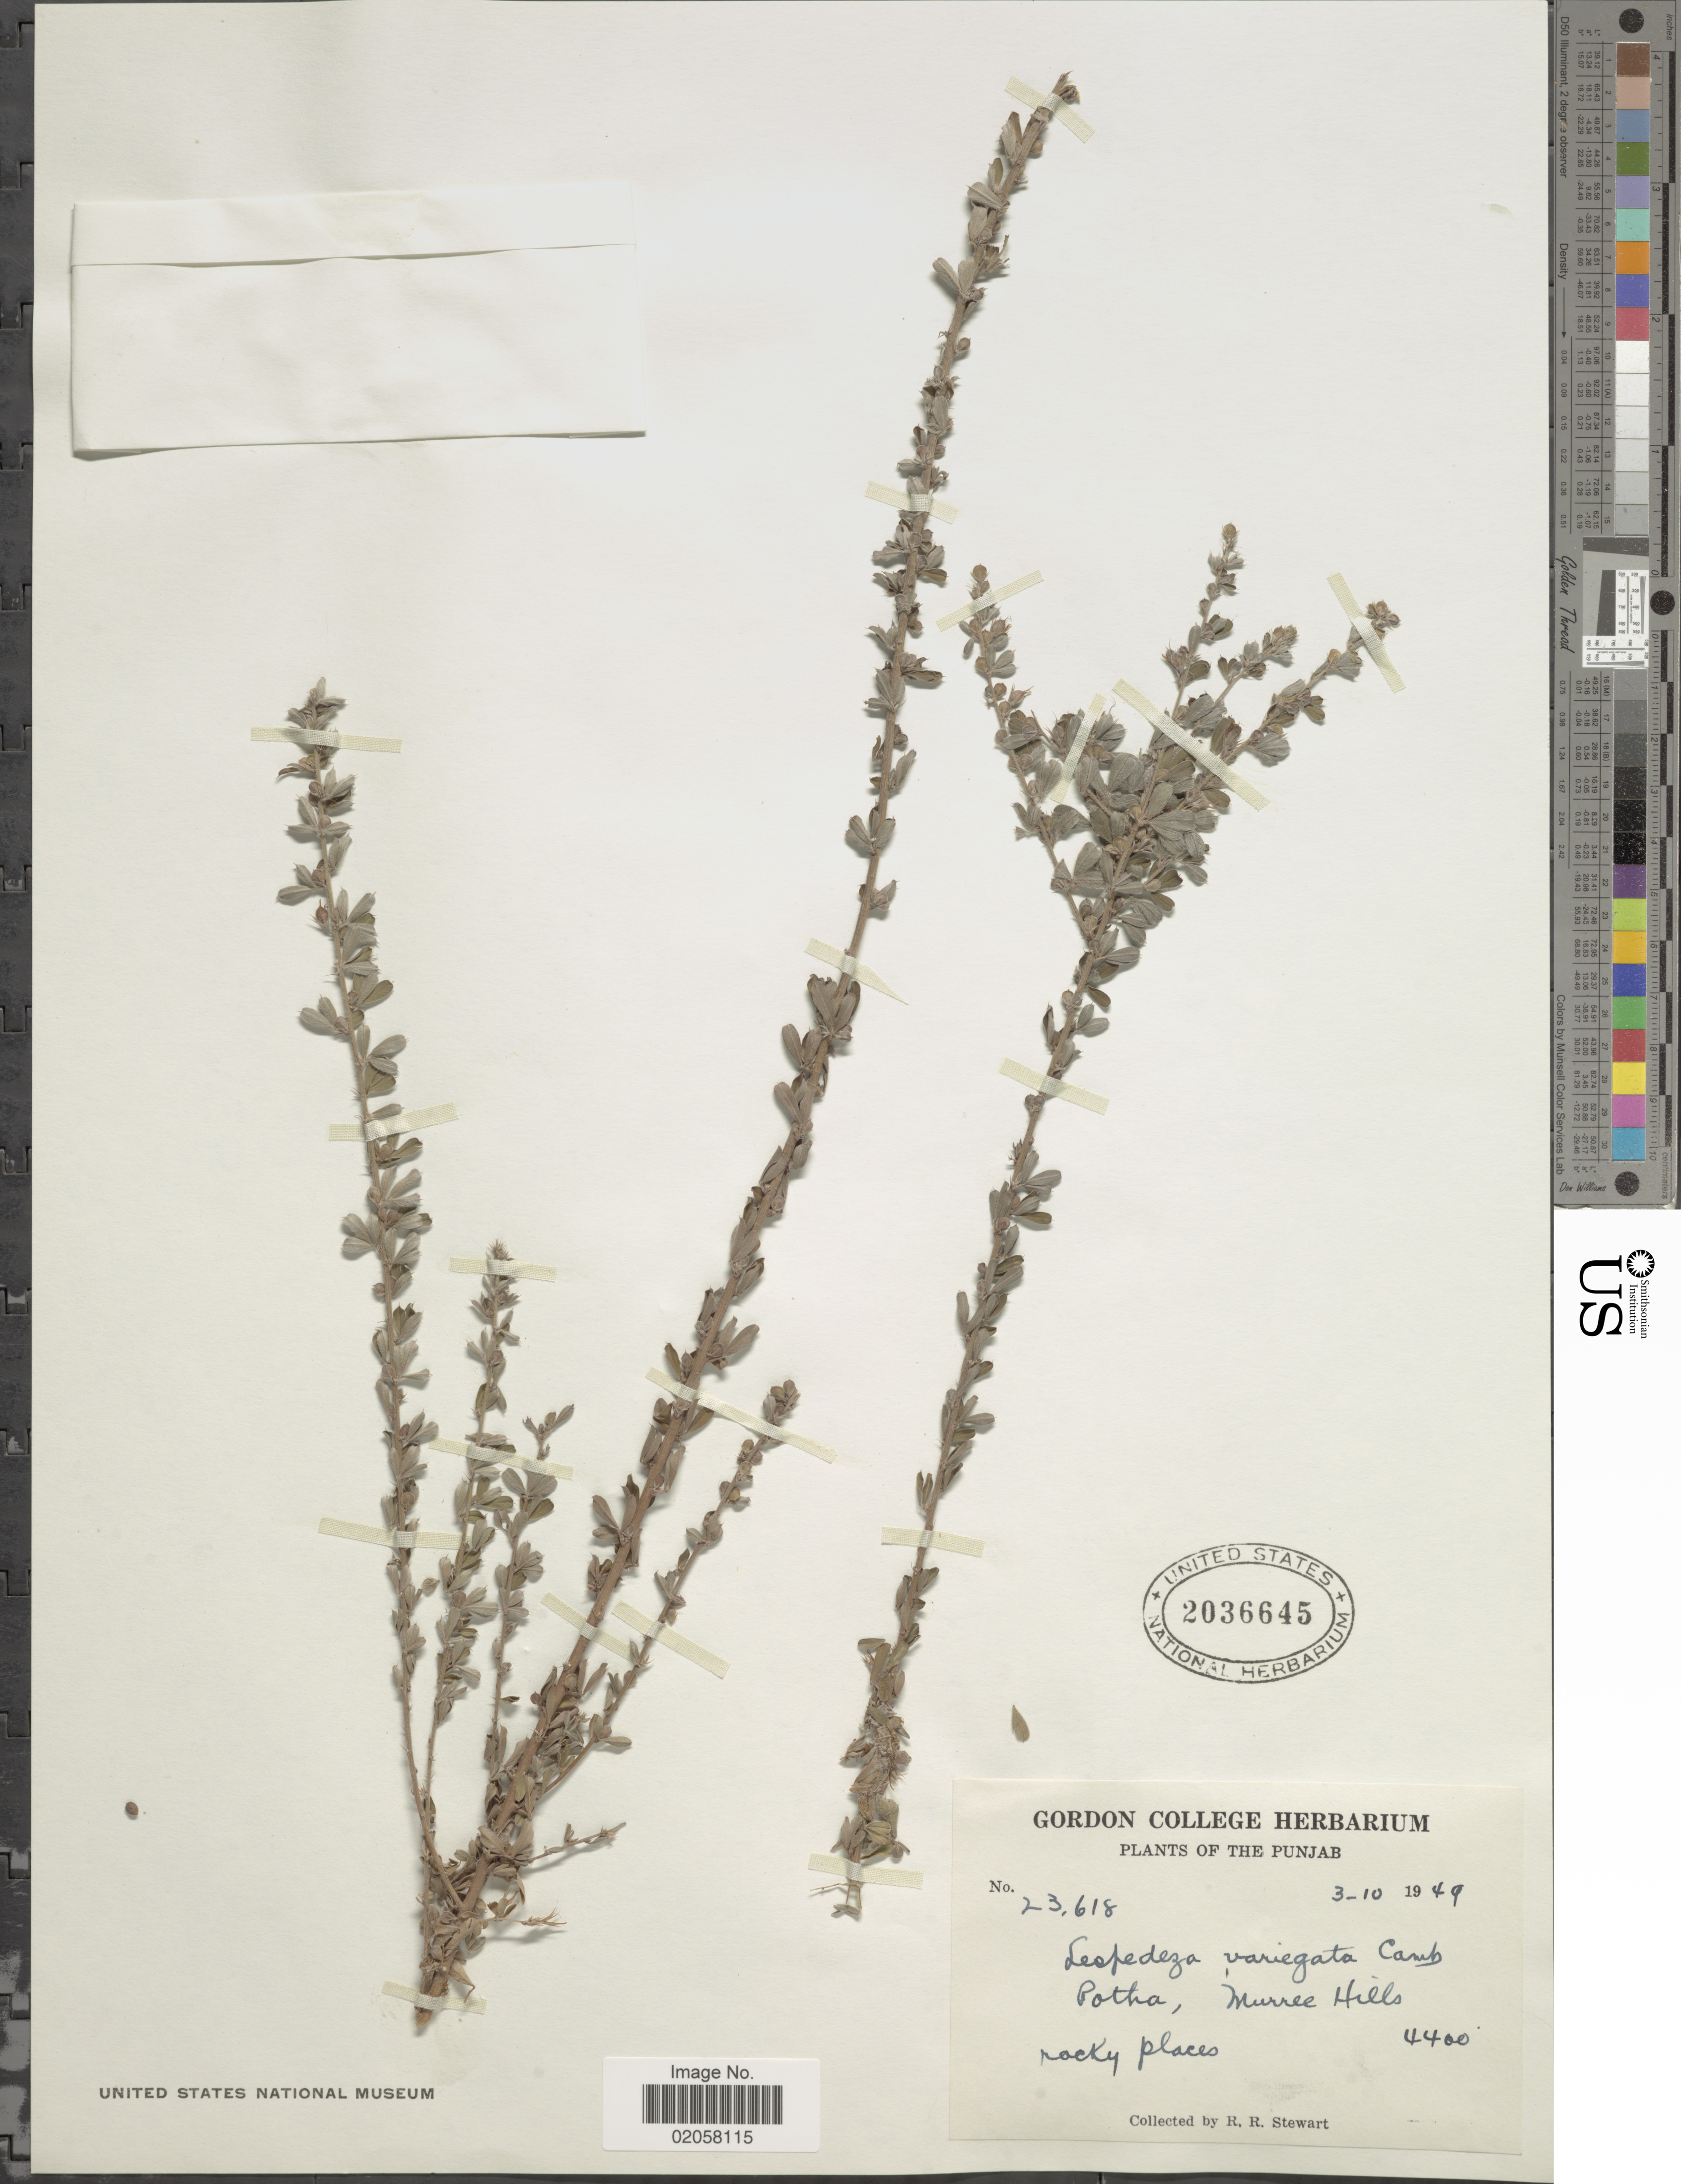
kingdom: Plantae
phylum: Tracheophyta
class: Magnoliopsida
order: Fabales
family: Fabaceae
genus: Lespedeza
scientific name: Lespedeza variegata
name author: Cambess.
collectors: R. R. Stewart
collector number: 23618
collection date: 1949-10-03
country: Pakistan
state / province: Punjab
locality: Potha, Murree Hills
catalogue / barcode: US 2036645